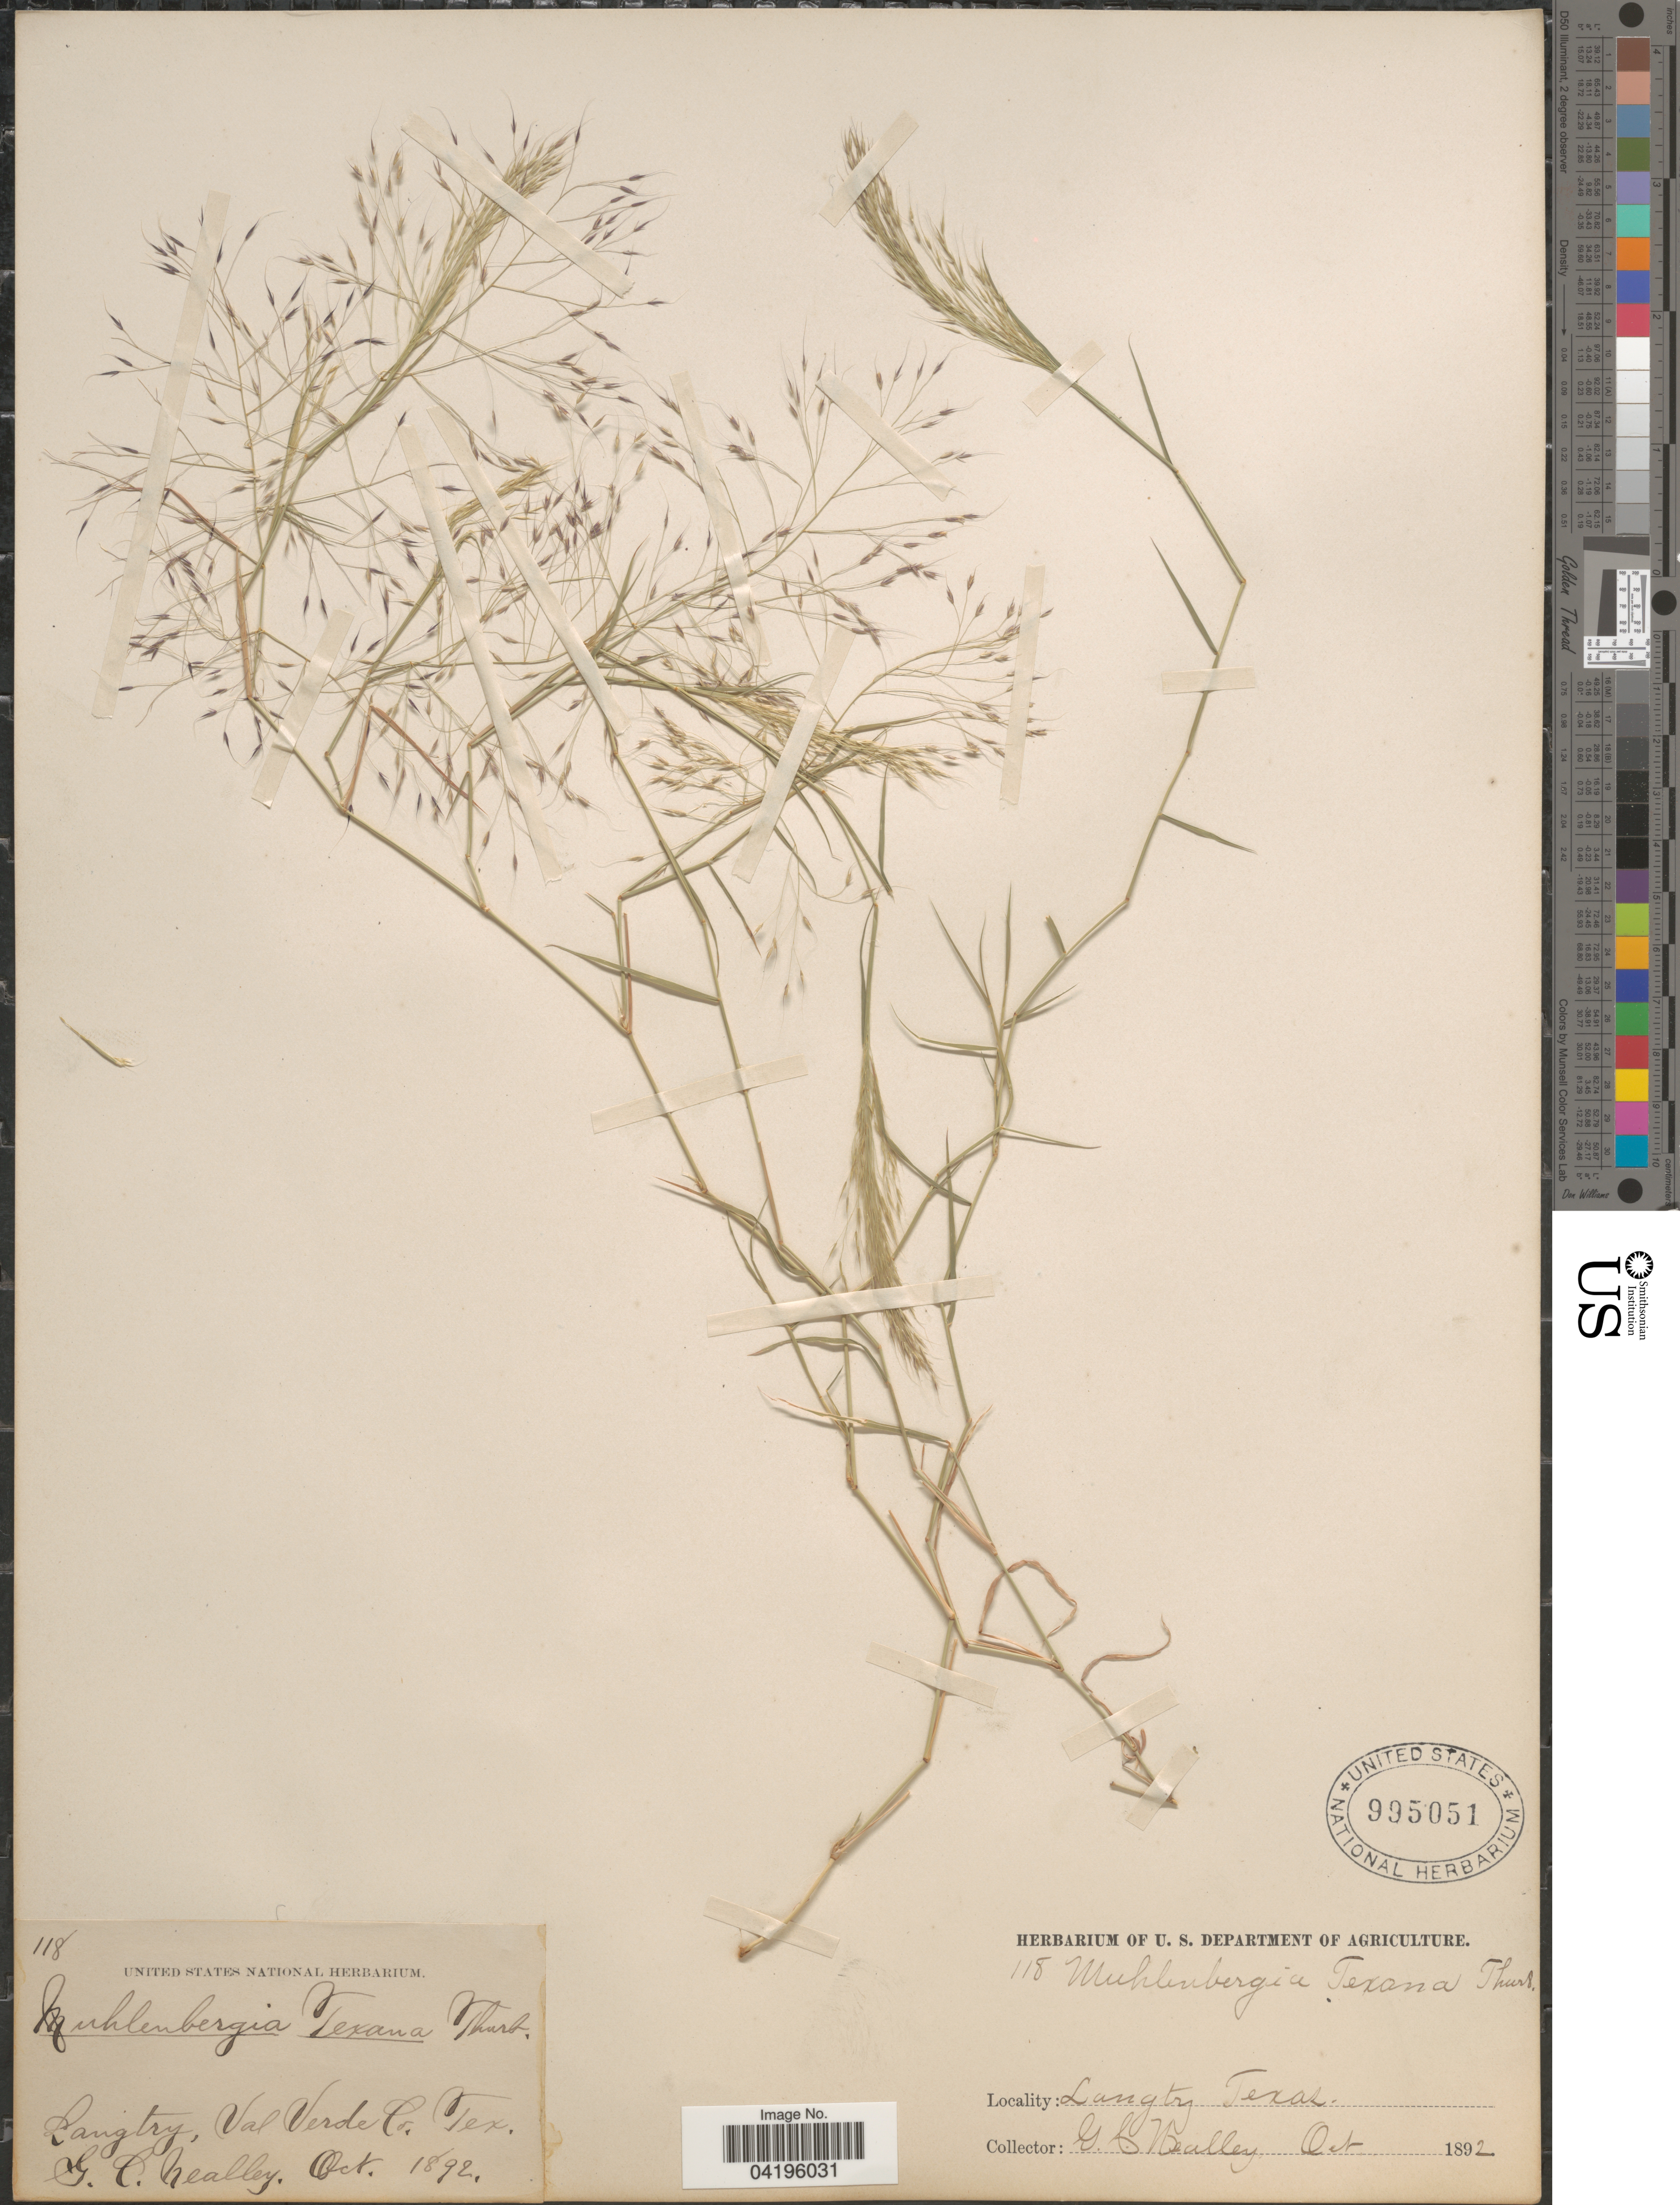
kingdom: Plantae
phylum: Tracheophyta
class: Liliopsida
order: Poales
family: Poaceae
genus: Muhlenbergia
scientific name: Muhlenbergia porteri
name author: Scribn. in W.J. Beal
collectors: G. C. Nealley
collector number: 118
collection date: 1892-10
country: United States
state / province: Texas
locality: Langtry, Val Verde Co.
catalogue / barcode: US 995051